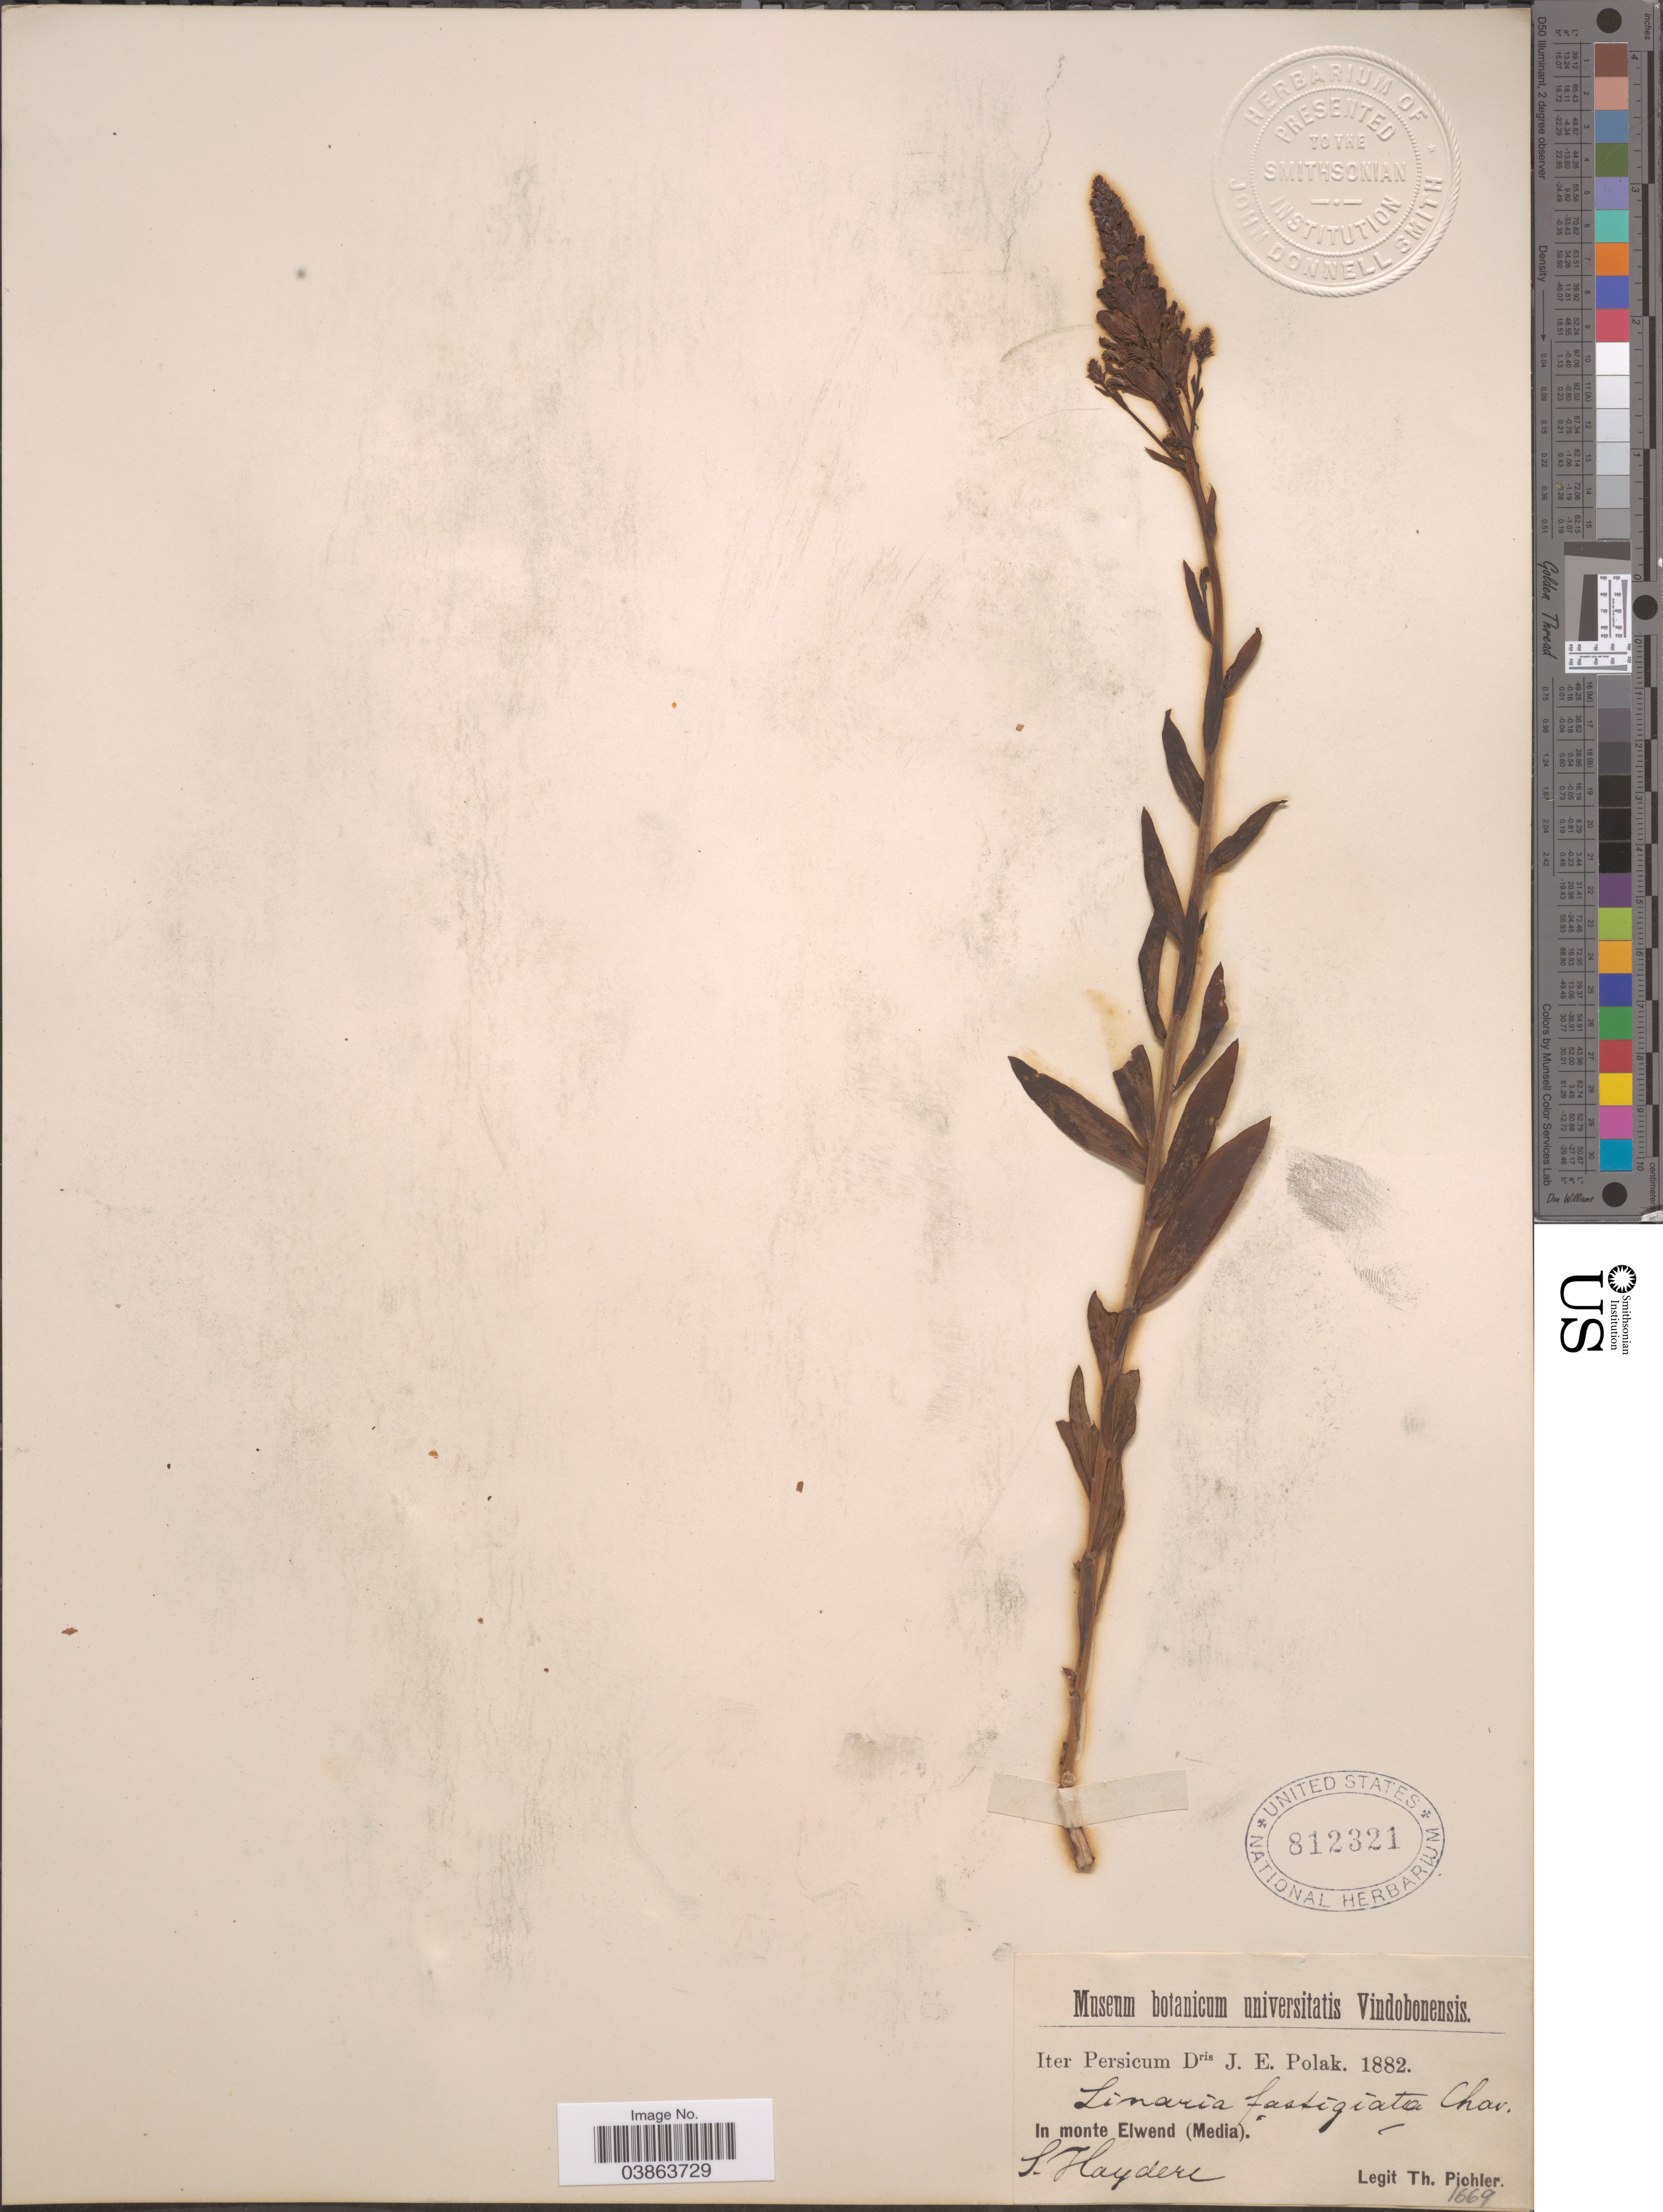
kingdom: Plantae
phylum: Tracheophyta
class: Magnoliopsida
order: Lamiales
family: Plantaginaceae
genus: Linaria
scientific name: Linaria fastigiata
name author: Chav.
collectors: T. Pichler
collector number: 1669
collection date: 1882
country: Iran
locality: Iter Persicum. In monte Elwend (Media). S. Haydere.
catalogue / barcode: US 812321